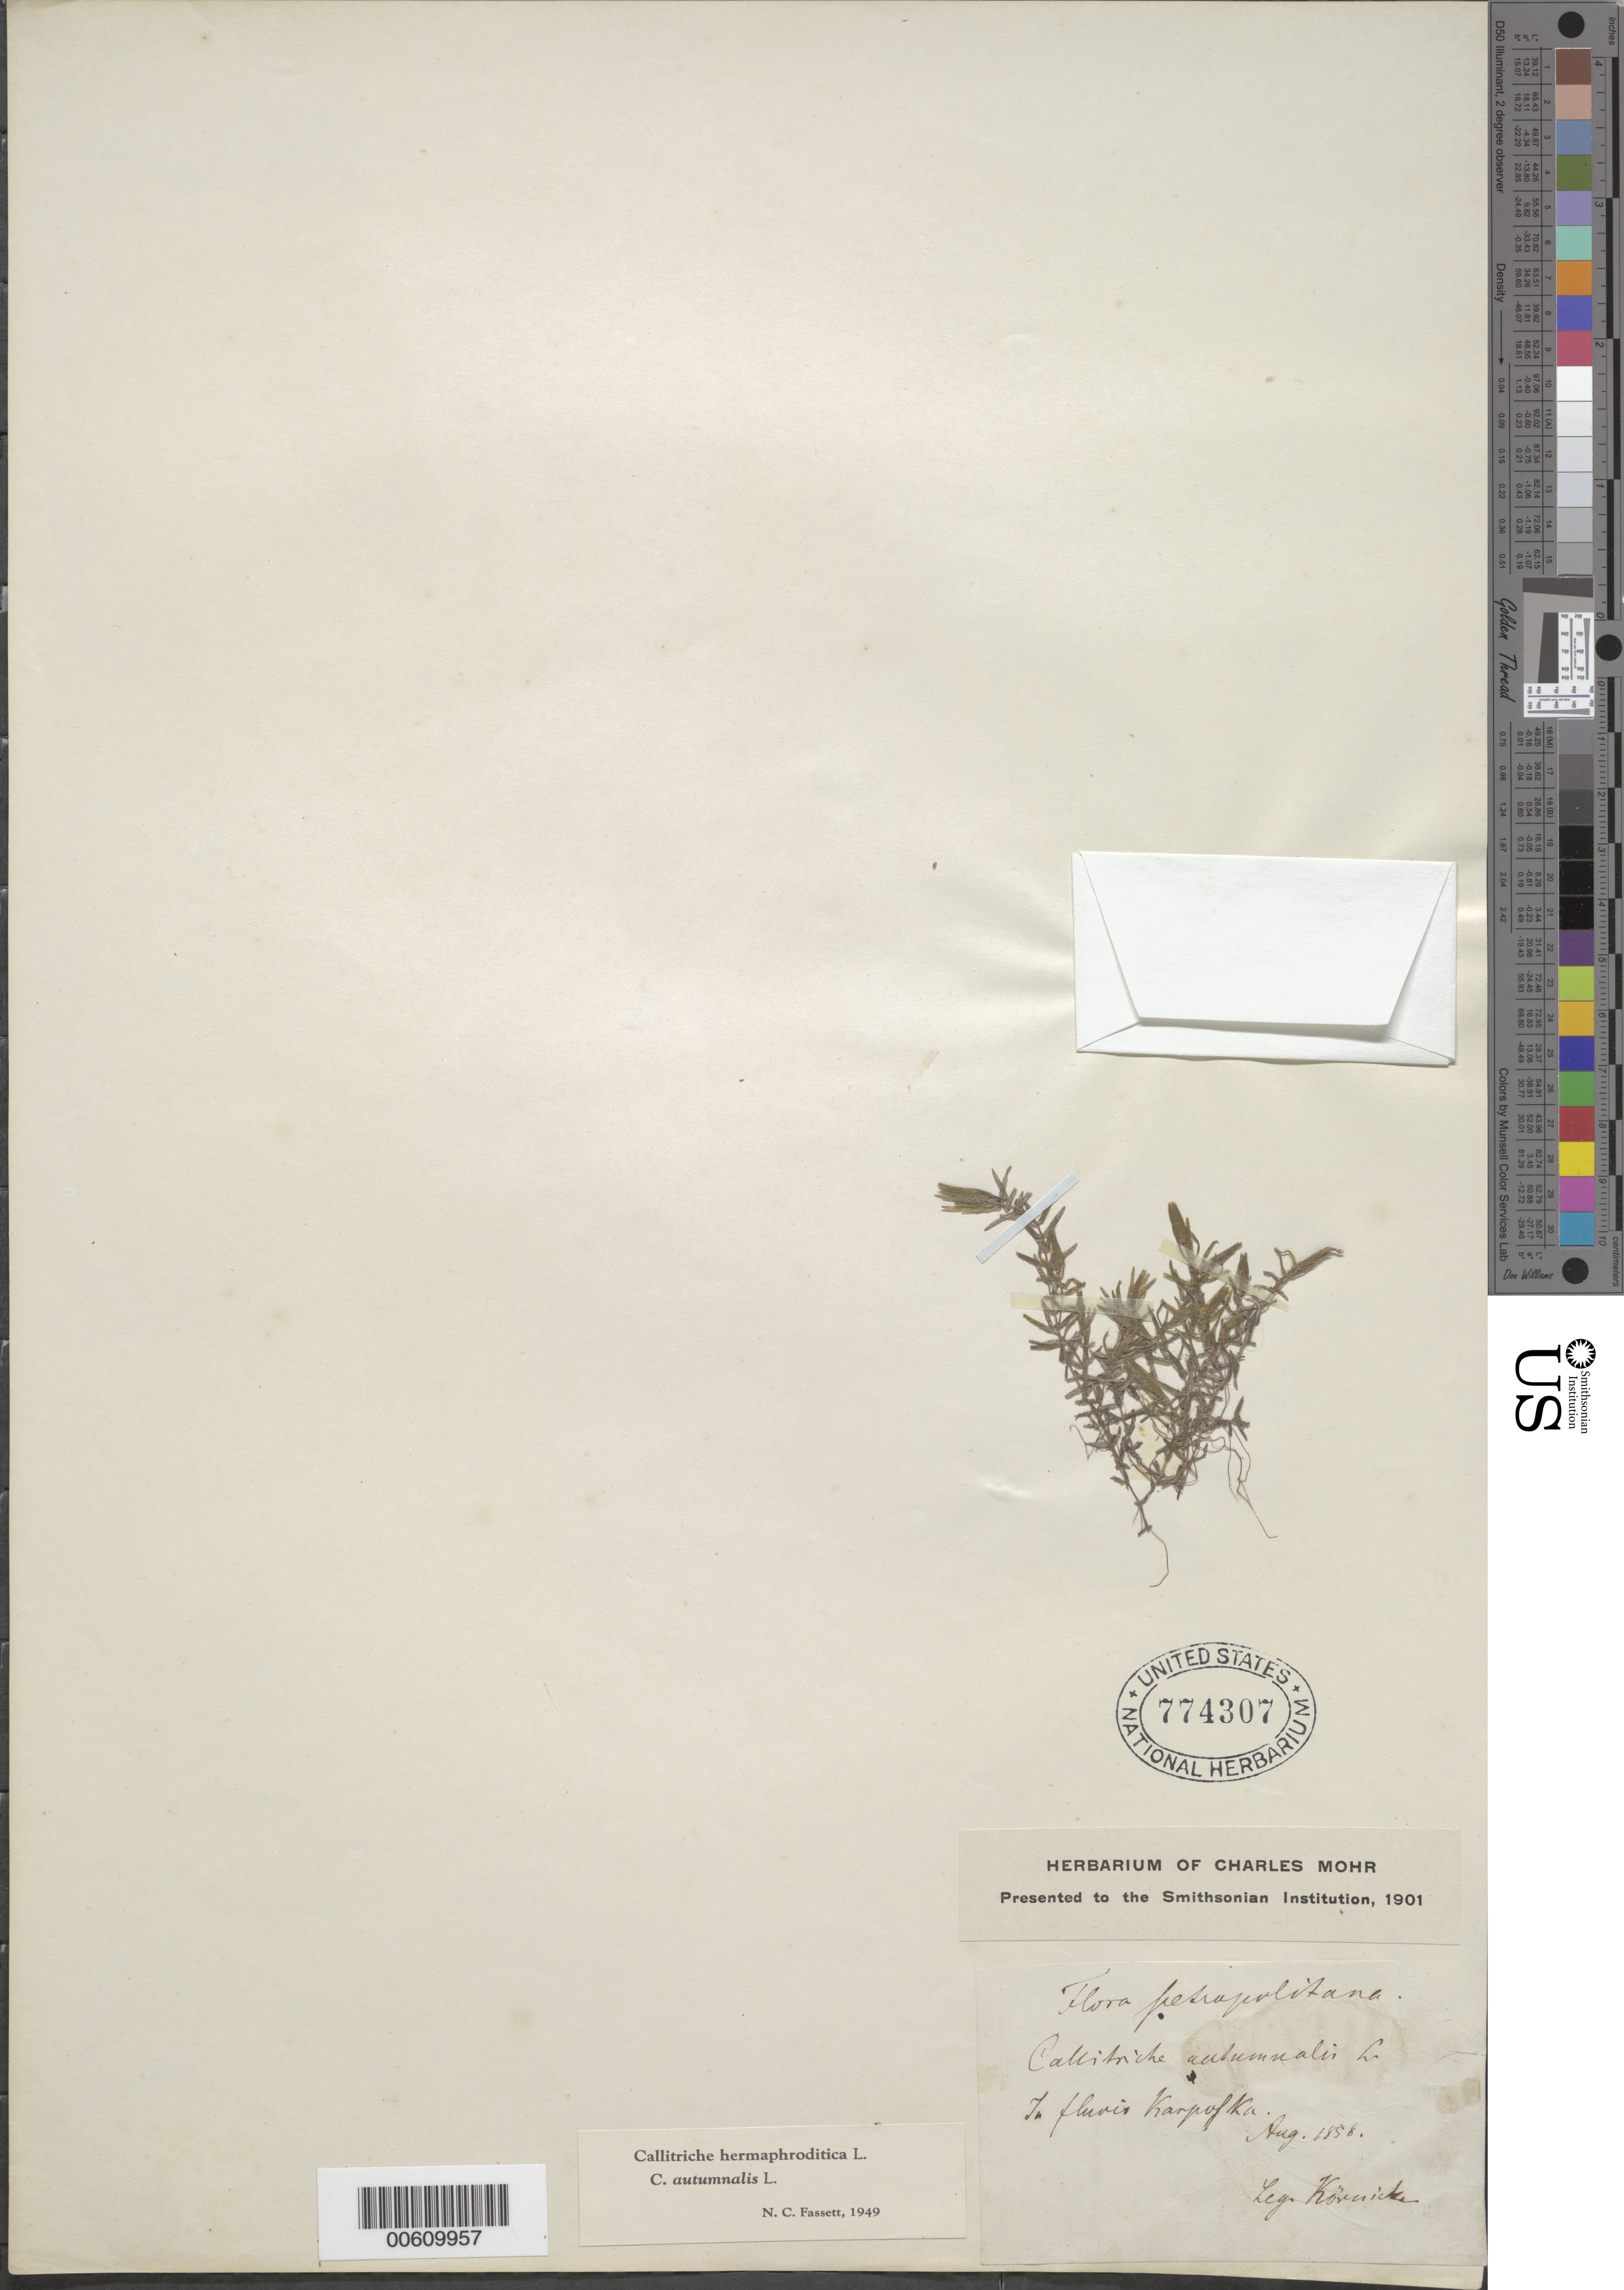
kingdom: Plantae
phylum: Tracheophyta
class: Magnoliopsida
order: Lamiales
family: Plantaginaceae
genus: Callitriche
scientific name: Callitriche hermaphroditica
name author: L.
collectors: F. A. Körnicke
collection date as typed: Aug 1858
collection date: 1858-08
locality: Karpofka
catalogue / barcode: US 774307